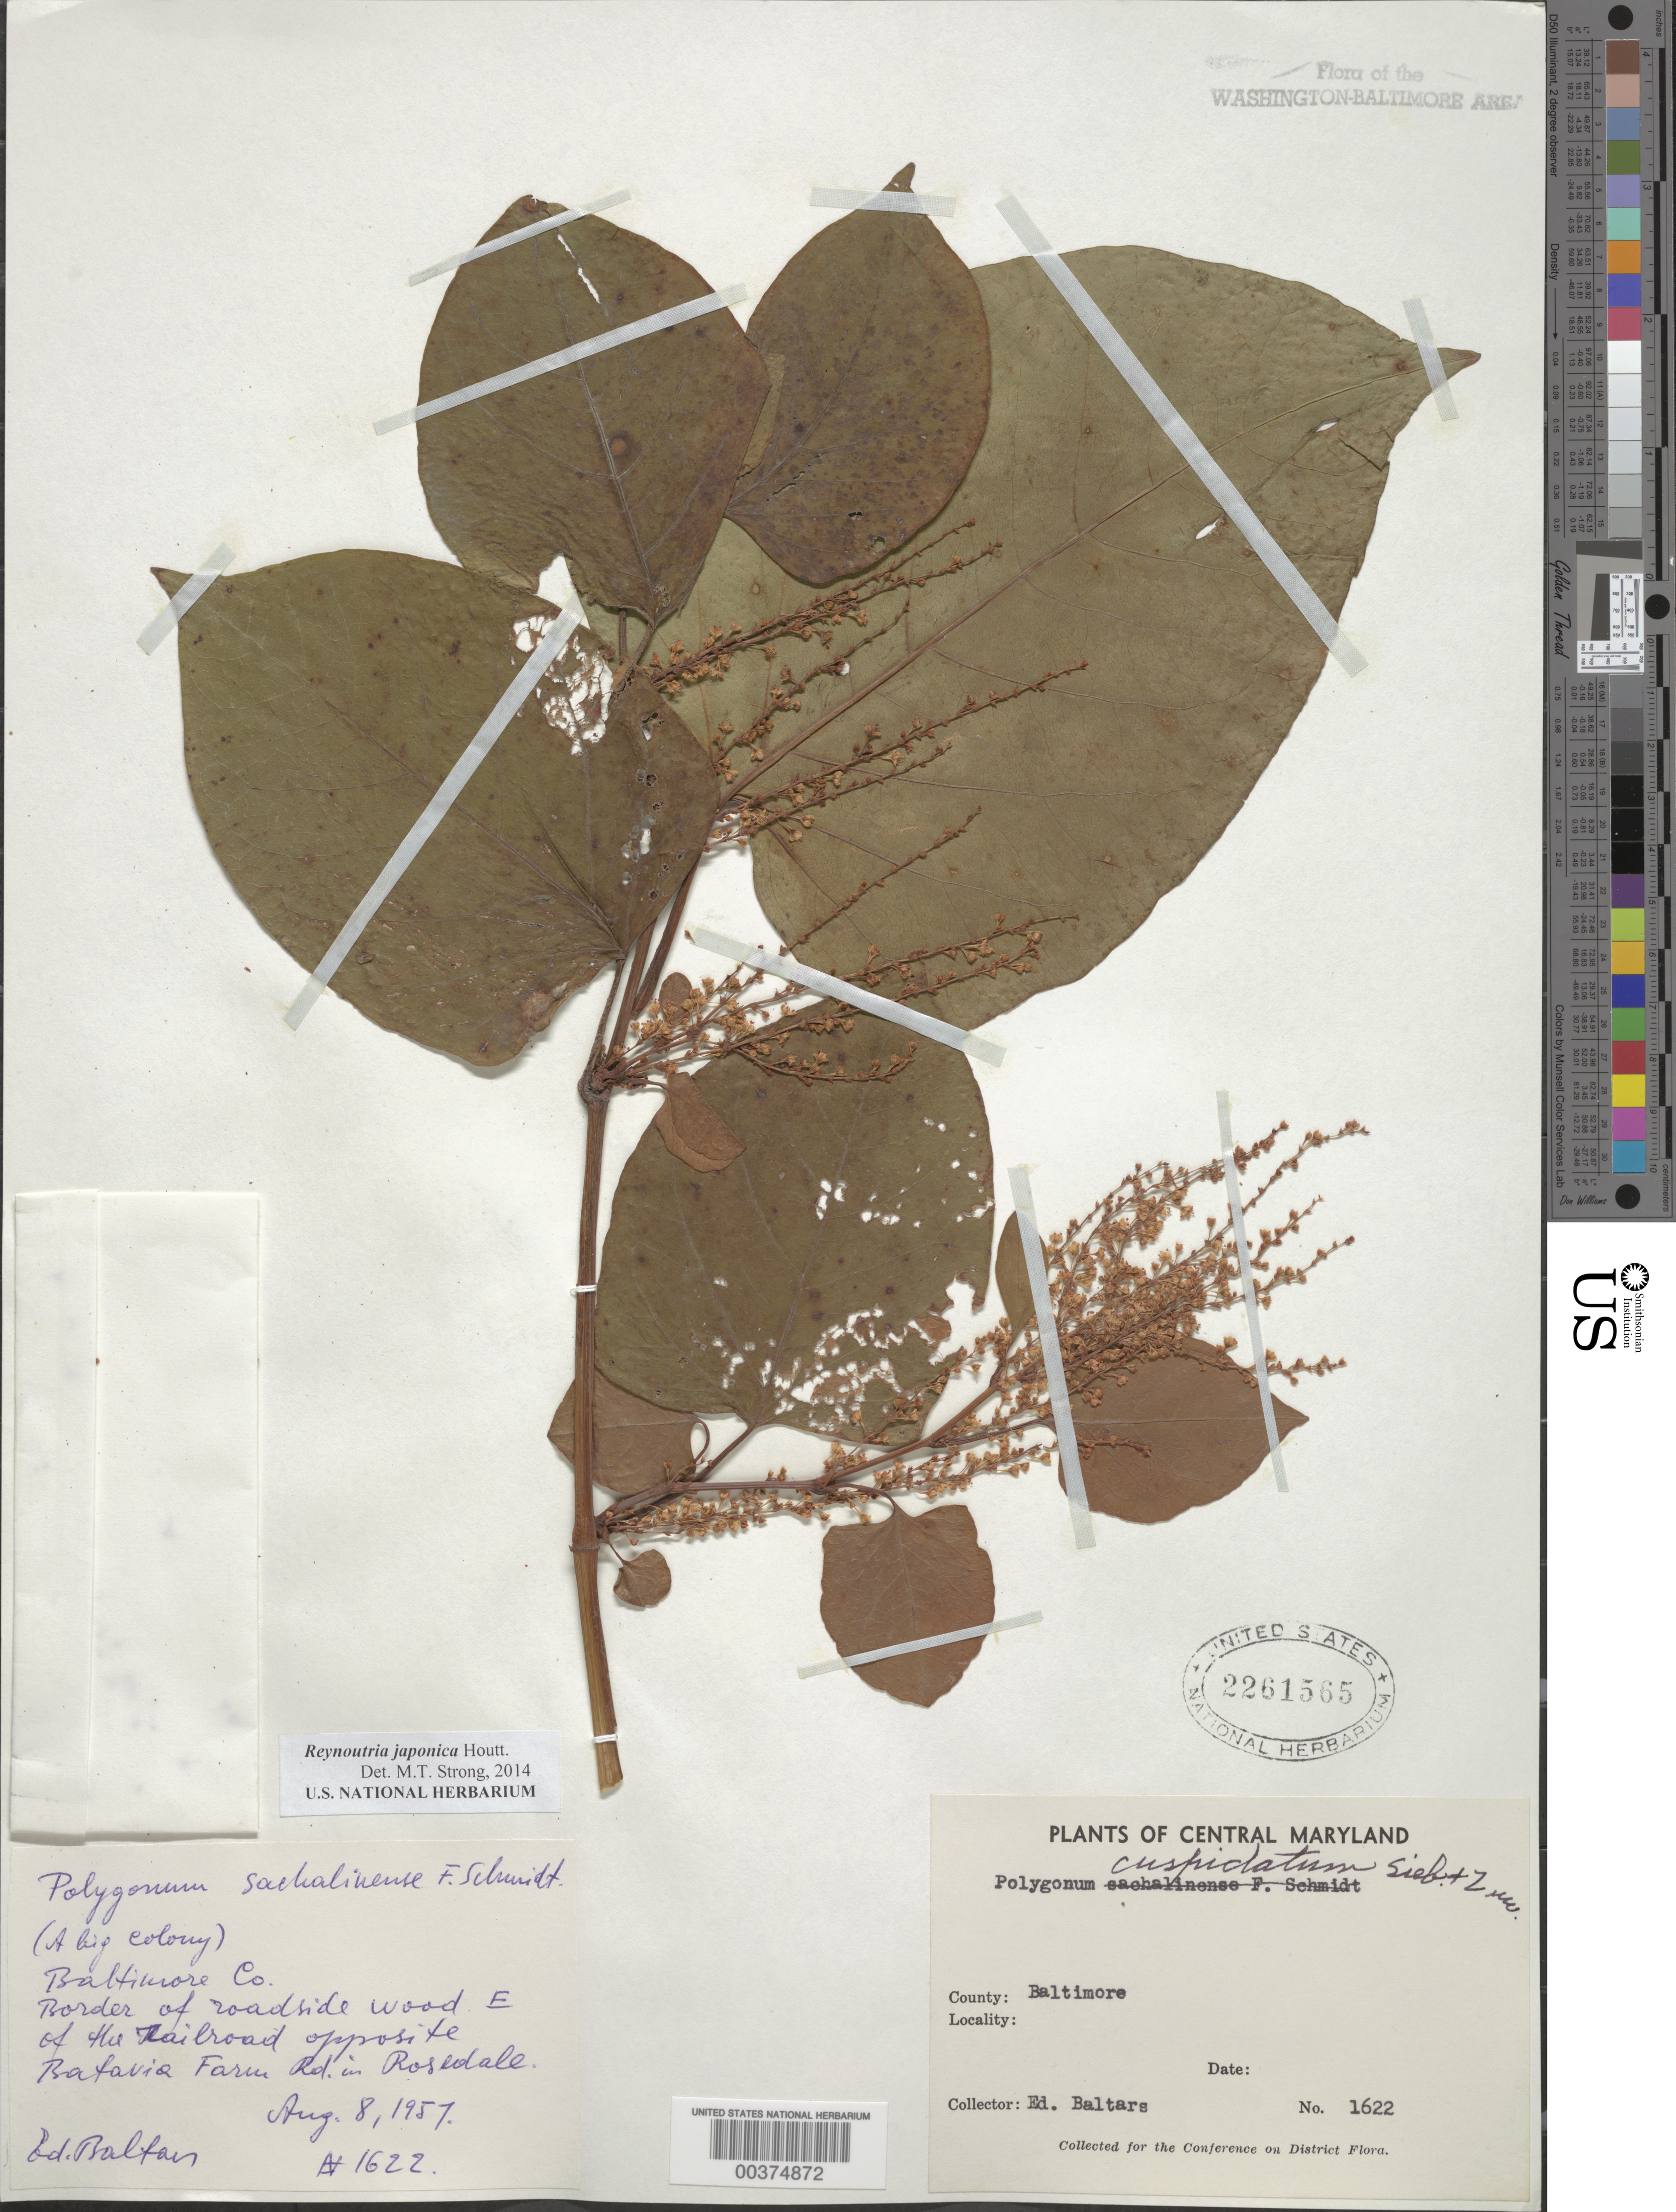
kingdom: Plantae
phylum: Tracheophyta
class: Magnoliopsida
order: Caryophyllales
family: Polygonaceae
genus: Reynoutria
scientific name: Reynoutria japonica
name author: Houtt.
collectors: E. Baltars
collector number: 1622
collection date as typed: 08 Aug 1957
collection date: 1957-08-08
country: United States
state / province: Maryland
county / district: Baltimore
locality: East of railroad, opposite Batavia Farm road, Rosedale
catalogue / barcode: US 2261565